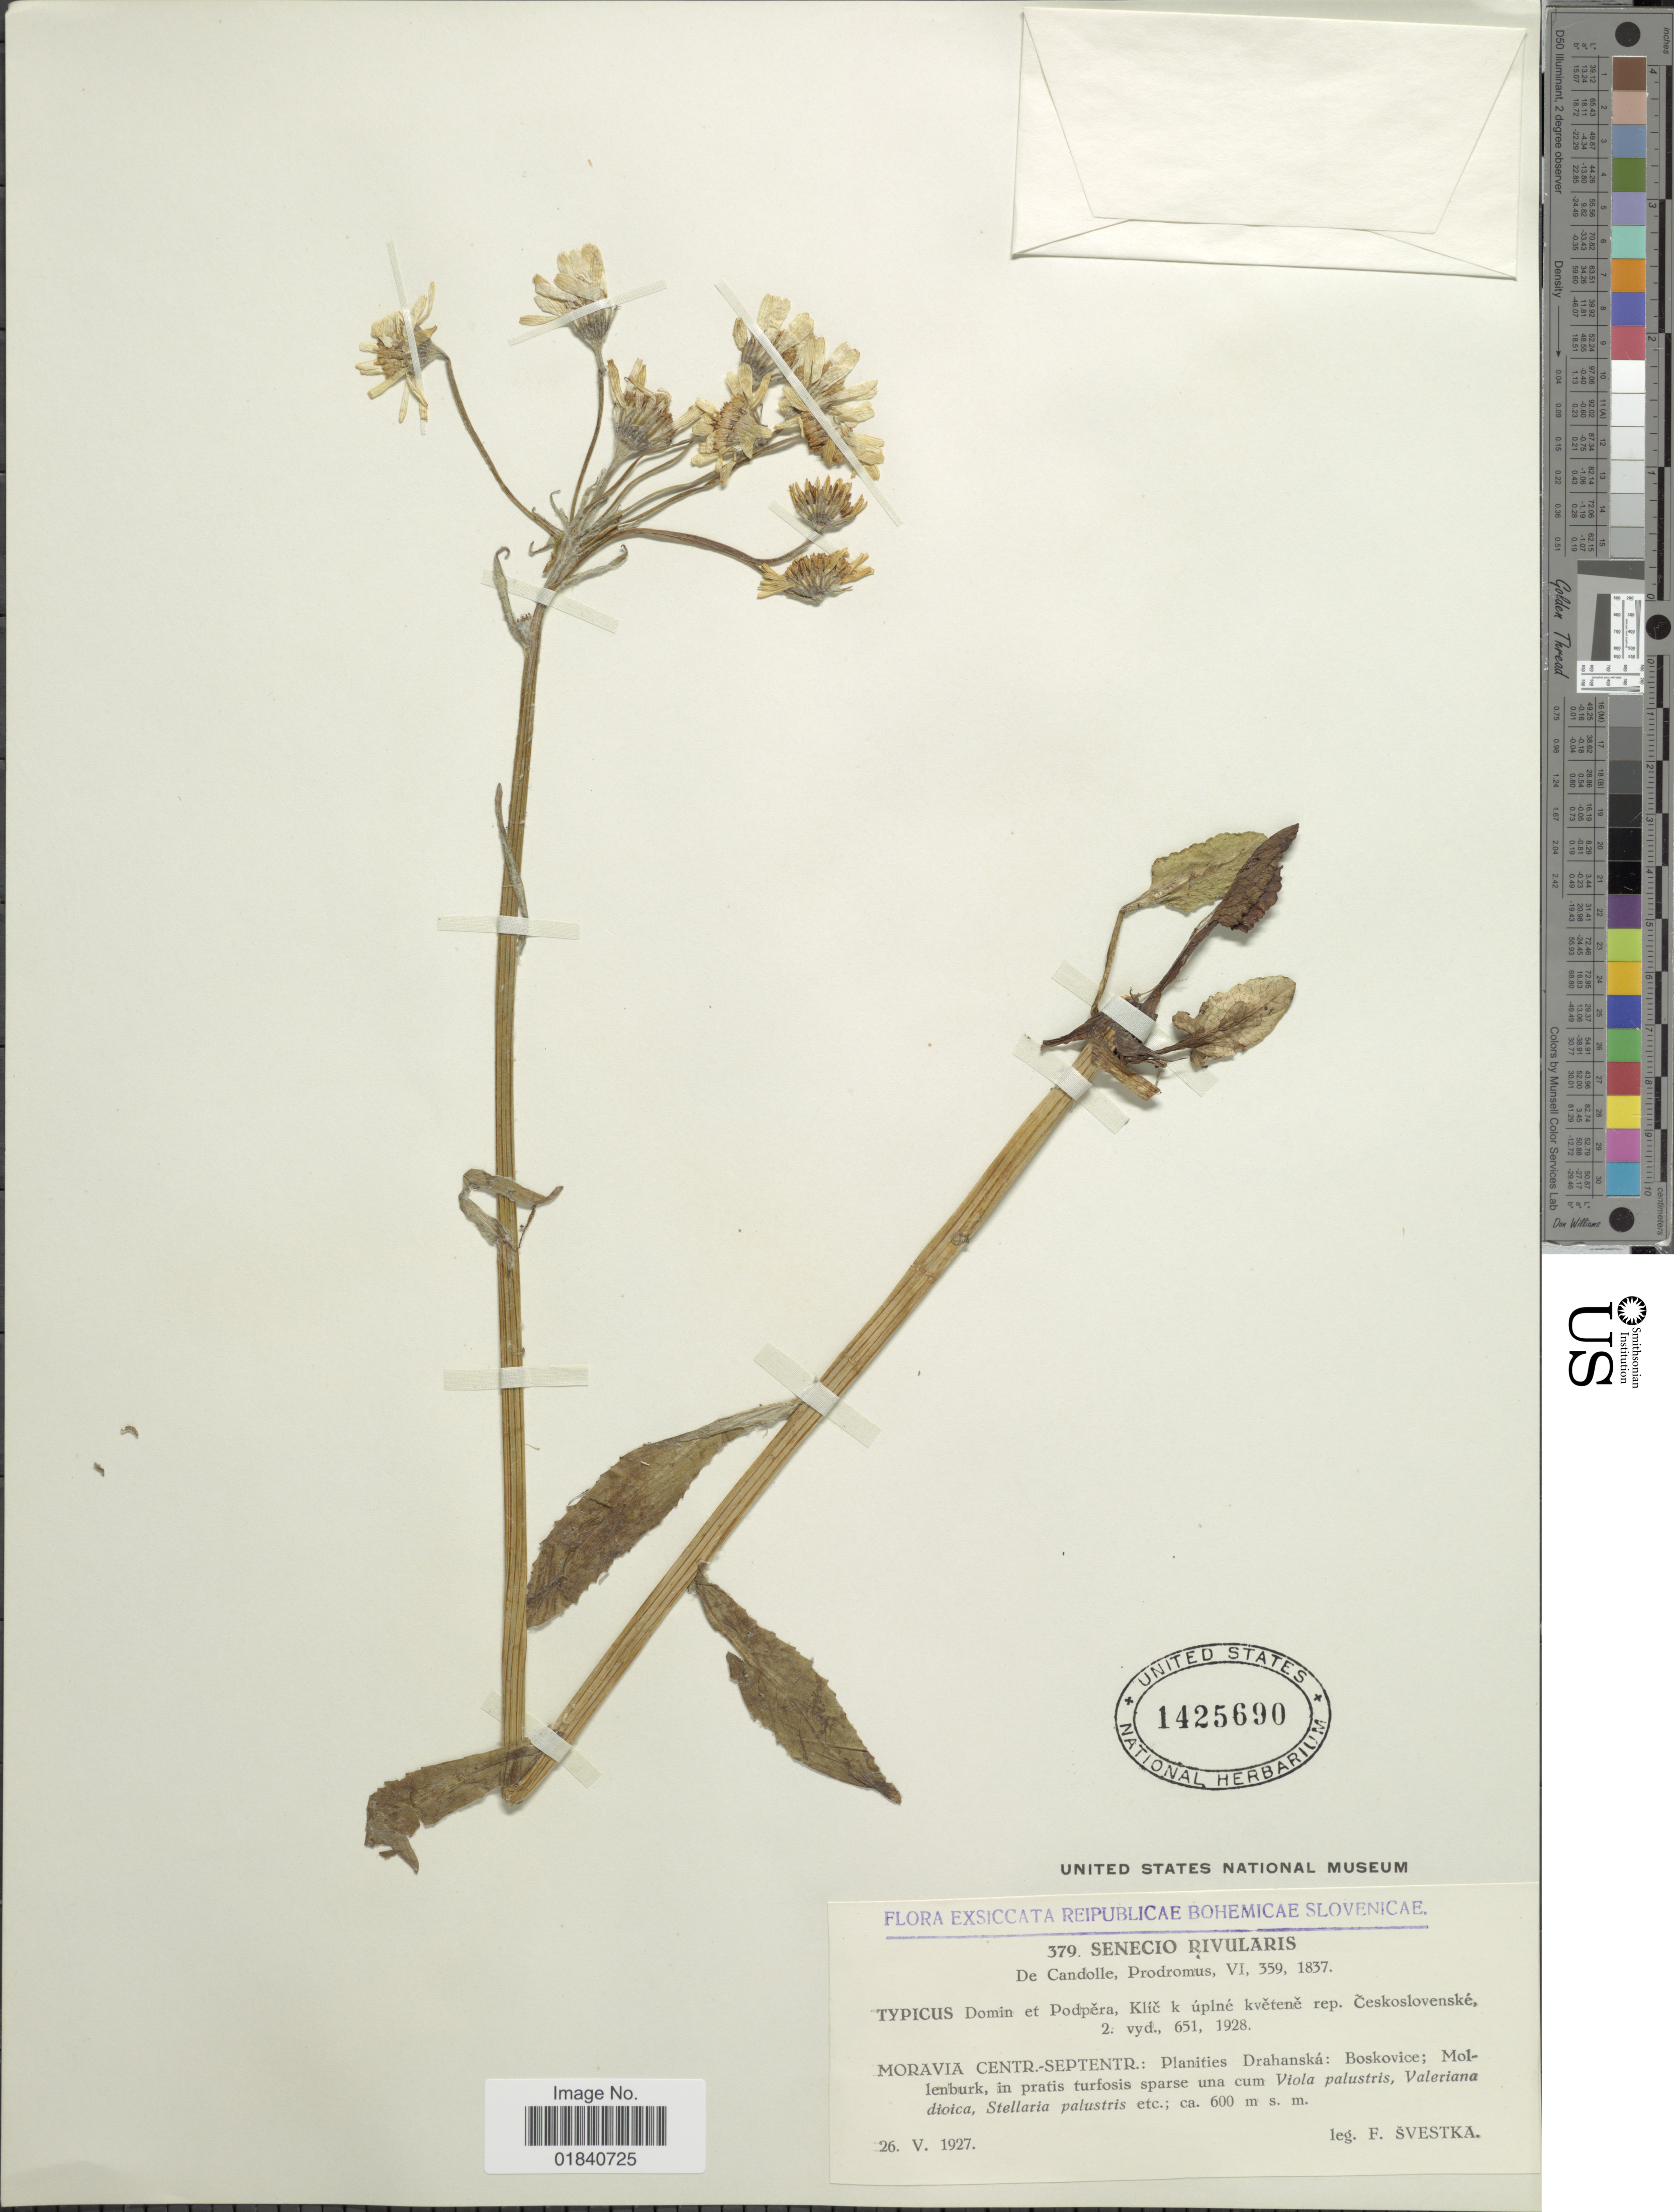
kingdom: Plantae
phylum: Tracheophyta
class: Magnoliopsida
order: Asterales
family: Asteraceae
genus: Tephroseris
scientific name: Tephroseris crispa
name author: (Jacquinot) Rchb.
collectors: F. Svestka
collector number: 379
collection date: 1927-05-26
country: Slovakia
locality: Reipublicae Bohemicae Slovenicae. Moravia centr.-septentr.: Planities Drahanská: Boskovice; Mollenburk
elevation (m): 600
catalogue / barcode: US 1425690